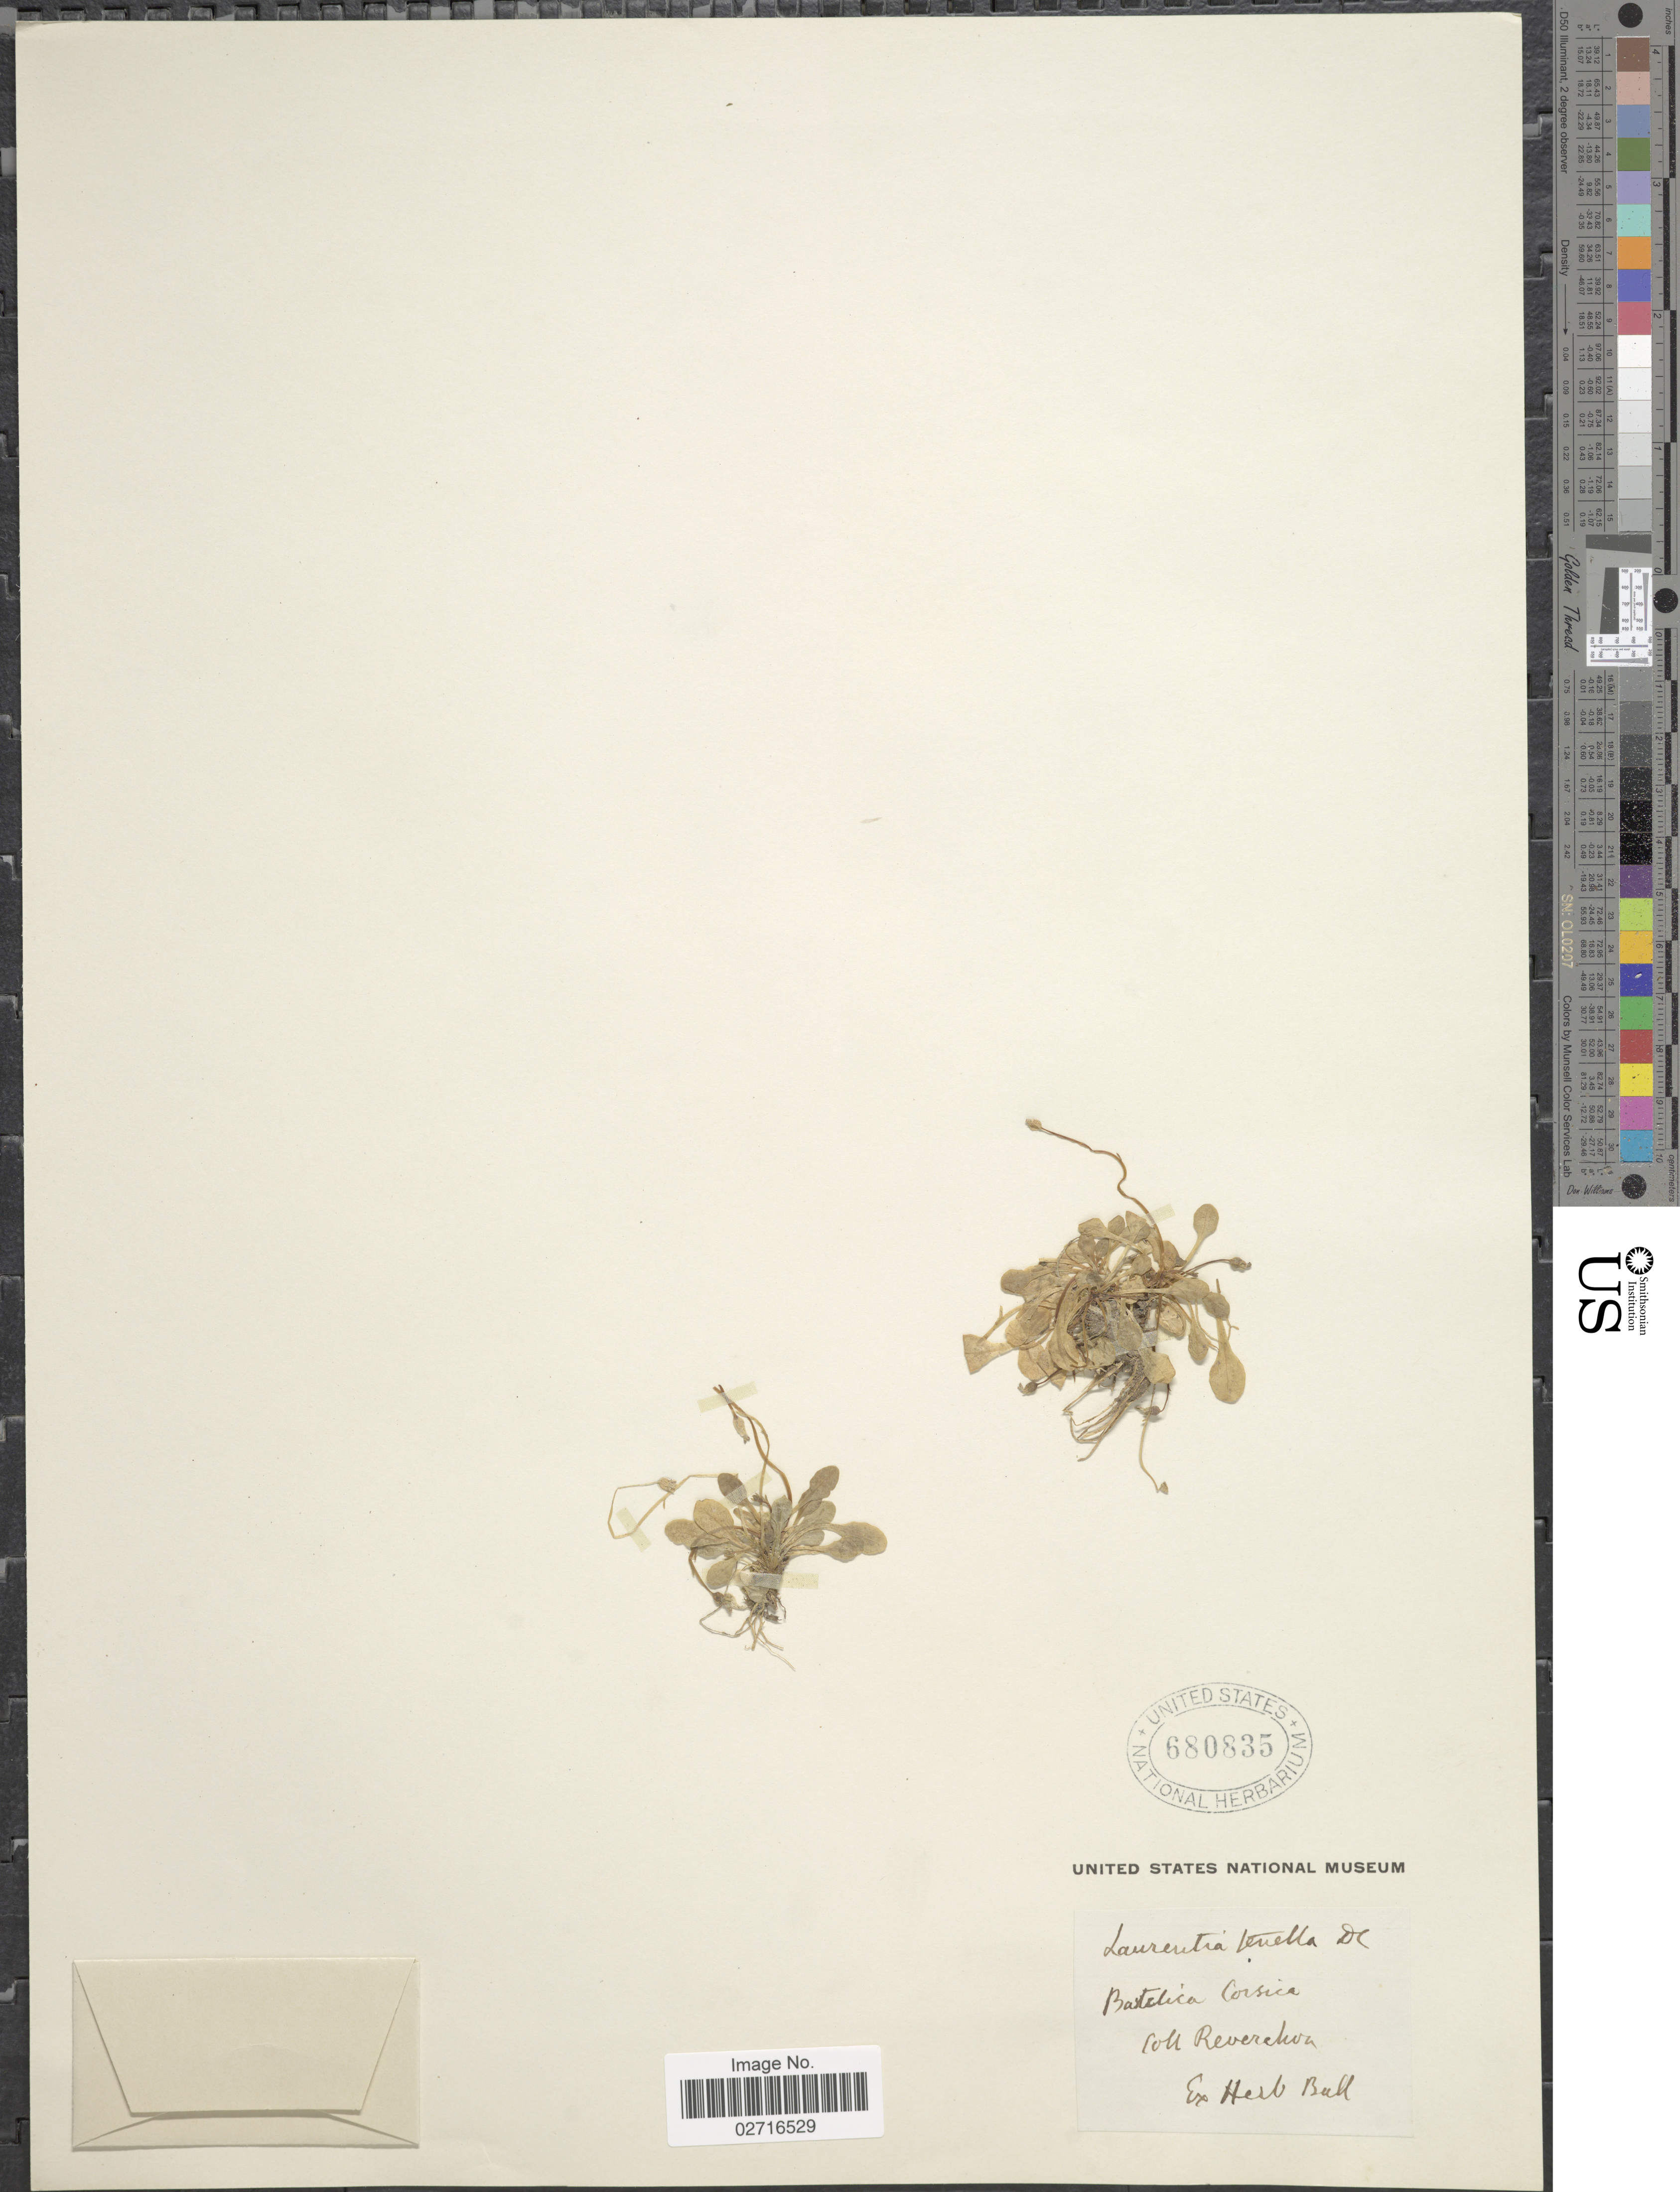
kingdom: Plantae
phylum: Tracheophyta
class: Magnoliopsida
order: Asterales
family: Campanulaceae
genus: Laurentia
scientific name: Laurentia tenella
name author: A. DC.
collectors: -. Reverchon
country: France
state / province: Corsica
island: Corse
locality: Bastelica Corsica.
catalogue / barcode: US 680835